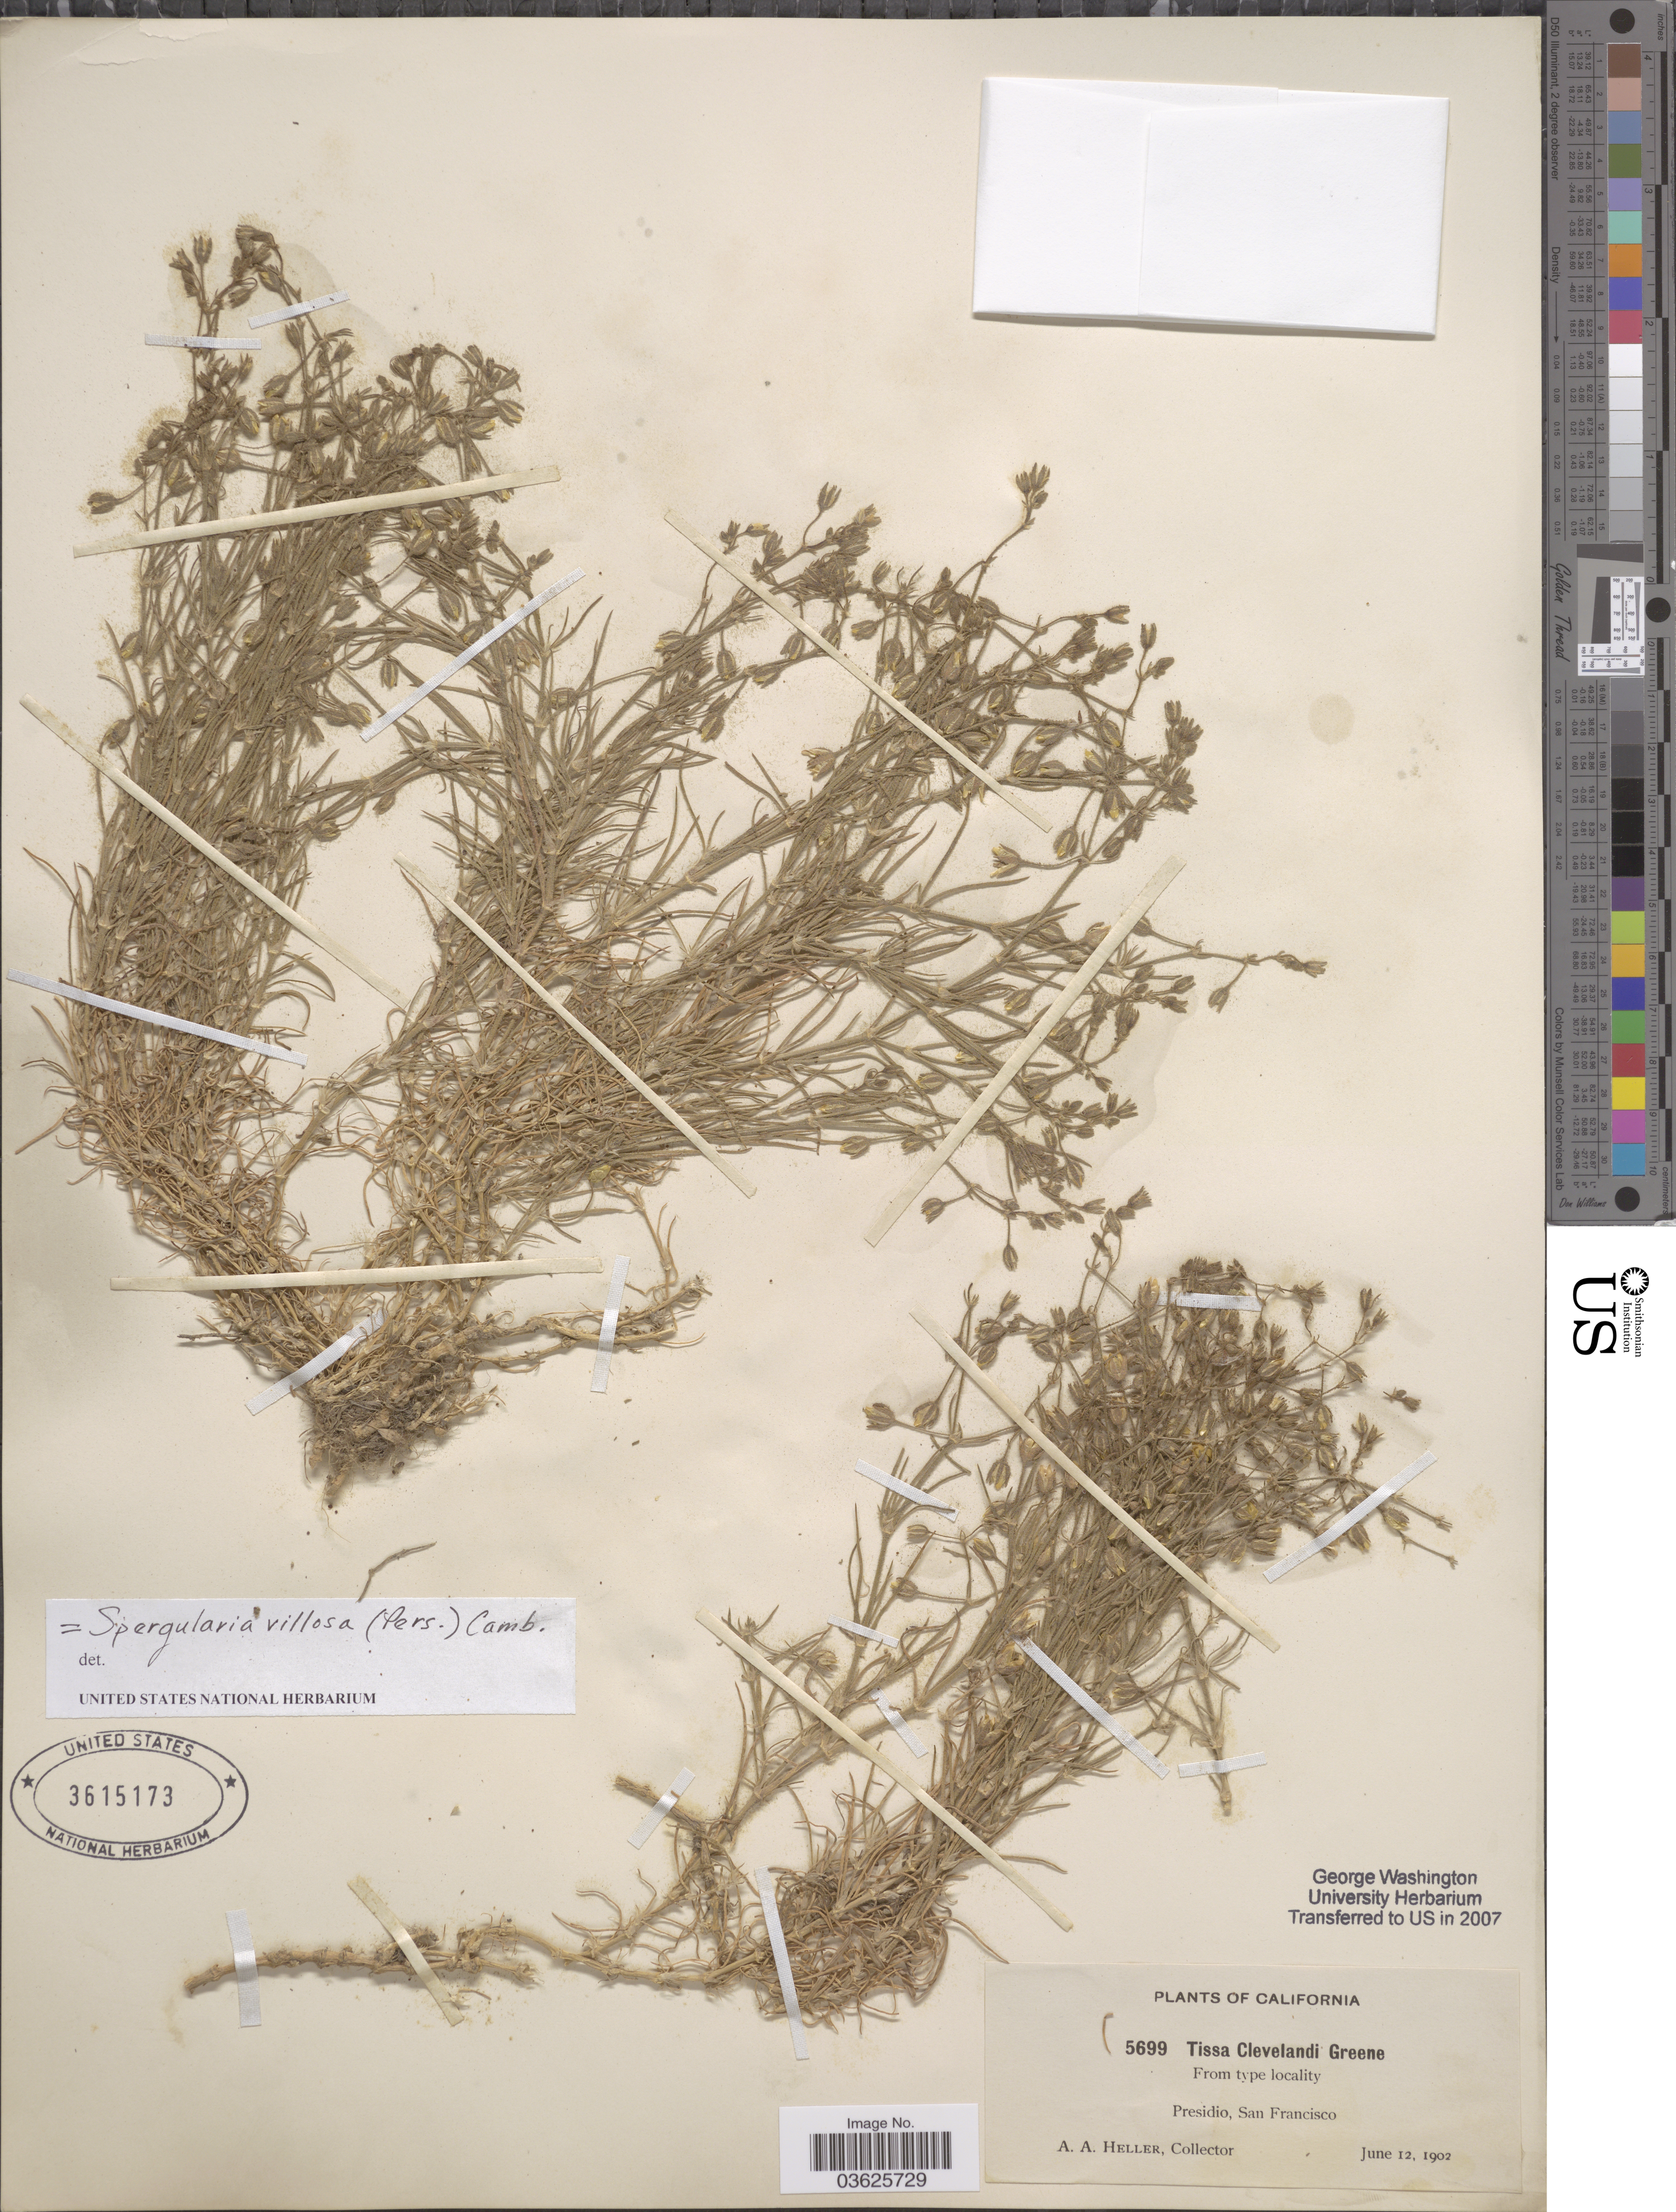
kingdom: Plantae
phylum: Tracheophyta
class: Magnoliopsida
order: Caryophyllales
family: Caryophyllaceae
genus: Spergularia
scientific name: Spergularia villosa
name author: (Pers.) Cambess.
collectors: A. A. Heller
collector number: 5699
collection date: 1902-06-12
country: United States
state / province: California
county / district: San Francisco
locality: Presidio, San Francisco.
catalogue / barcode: US 3615173